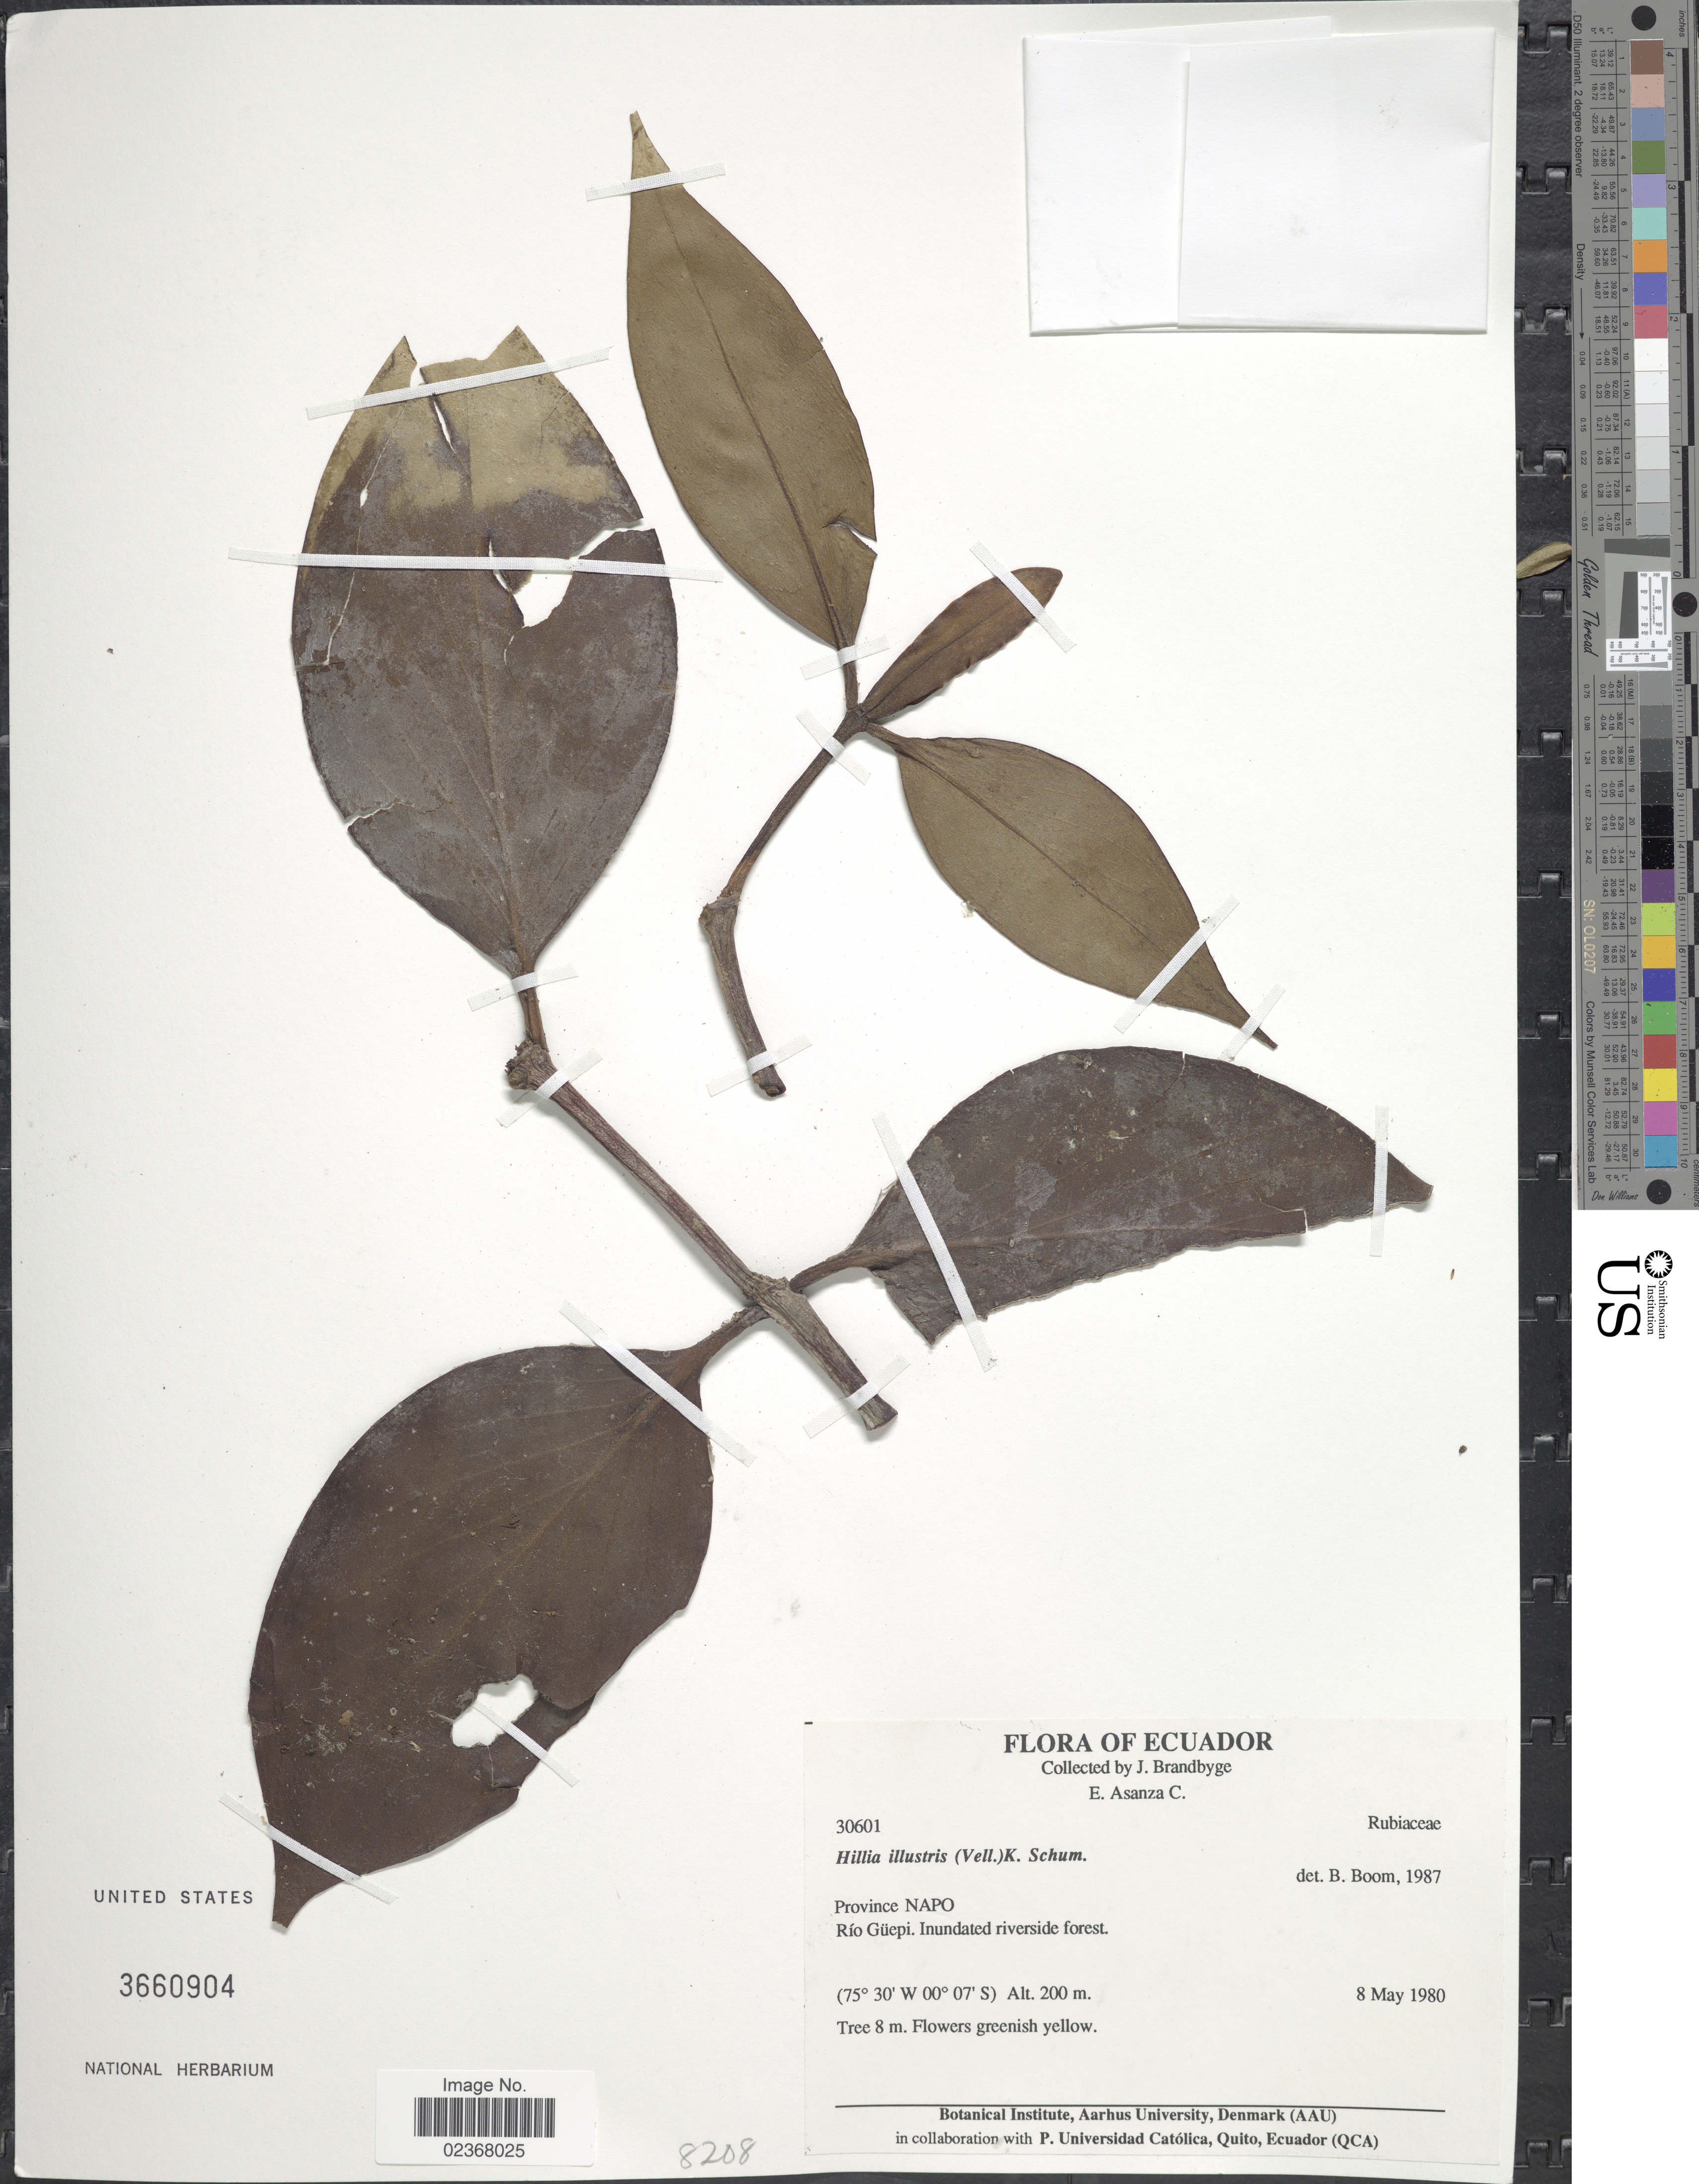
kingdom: Plantae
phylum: Tracheophyta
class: Magnoliopsida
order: Gentianales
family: Rubiaceae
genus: Hillia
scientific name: Hillia illustris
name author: (Vell.) K. Schum.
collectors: J. Brandbyge & E. Asanza C.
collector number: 30601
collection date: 1980-05-08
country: Ecuador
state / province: Napo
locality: Province Napo, Rio Guepi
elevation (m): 200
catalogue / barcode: US 3660904